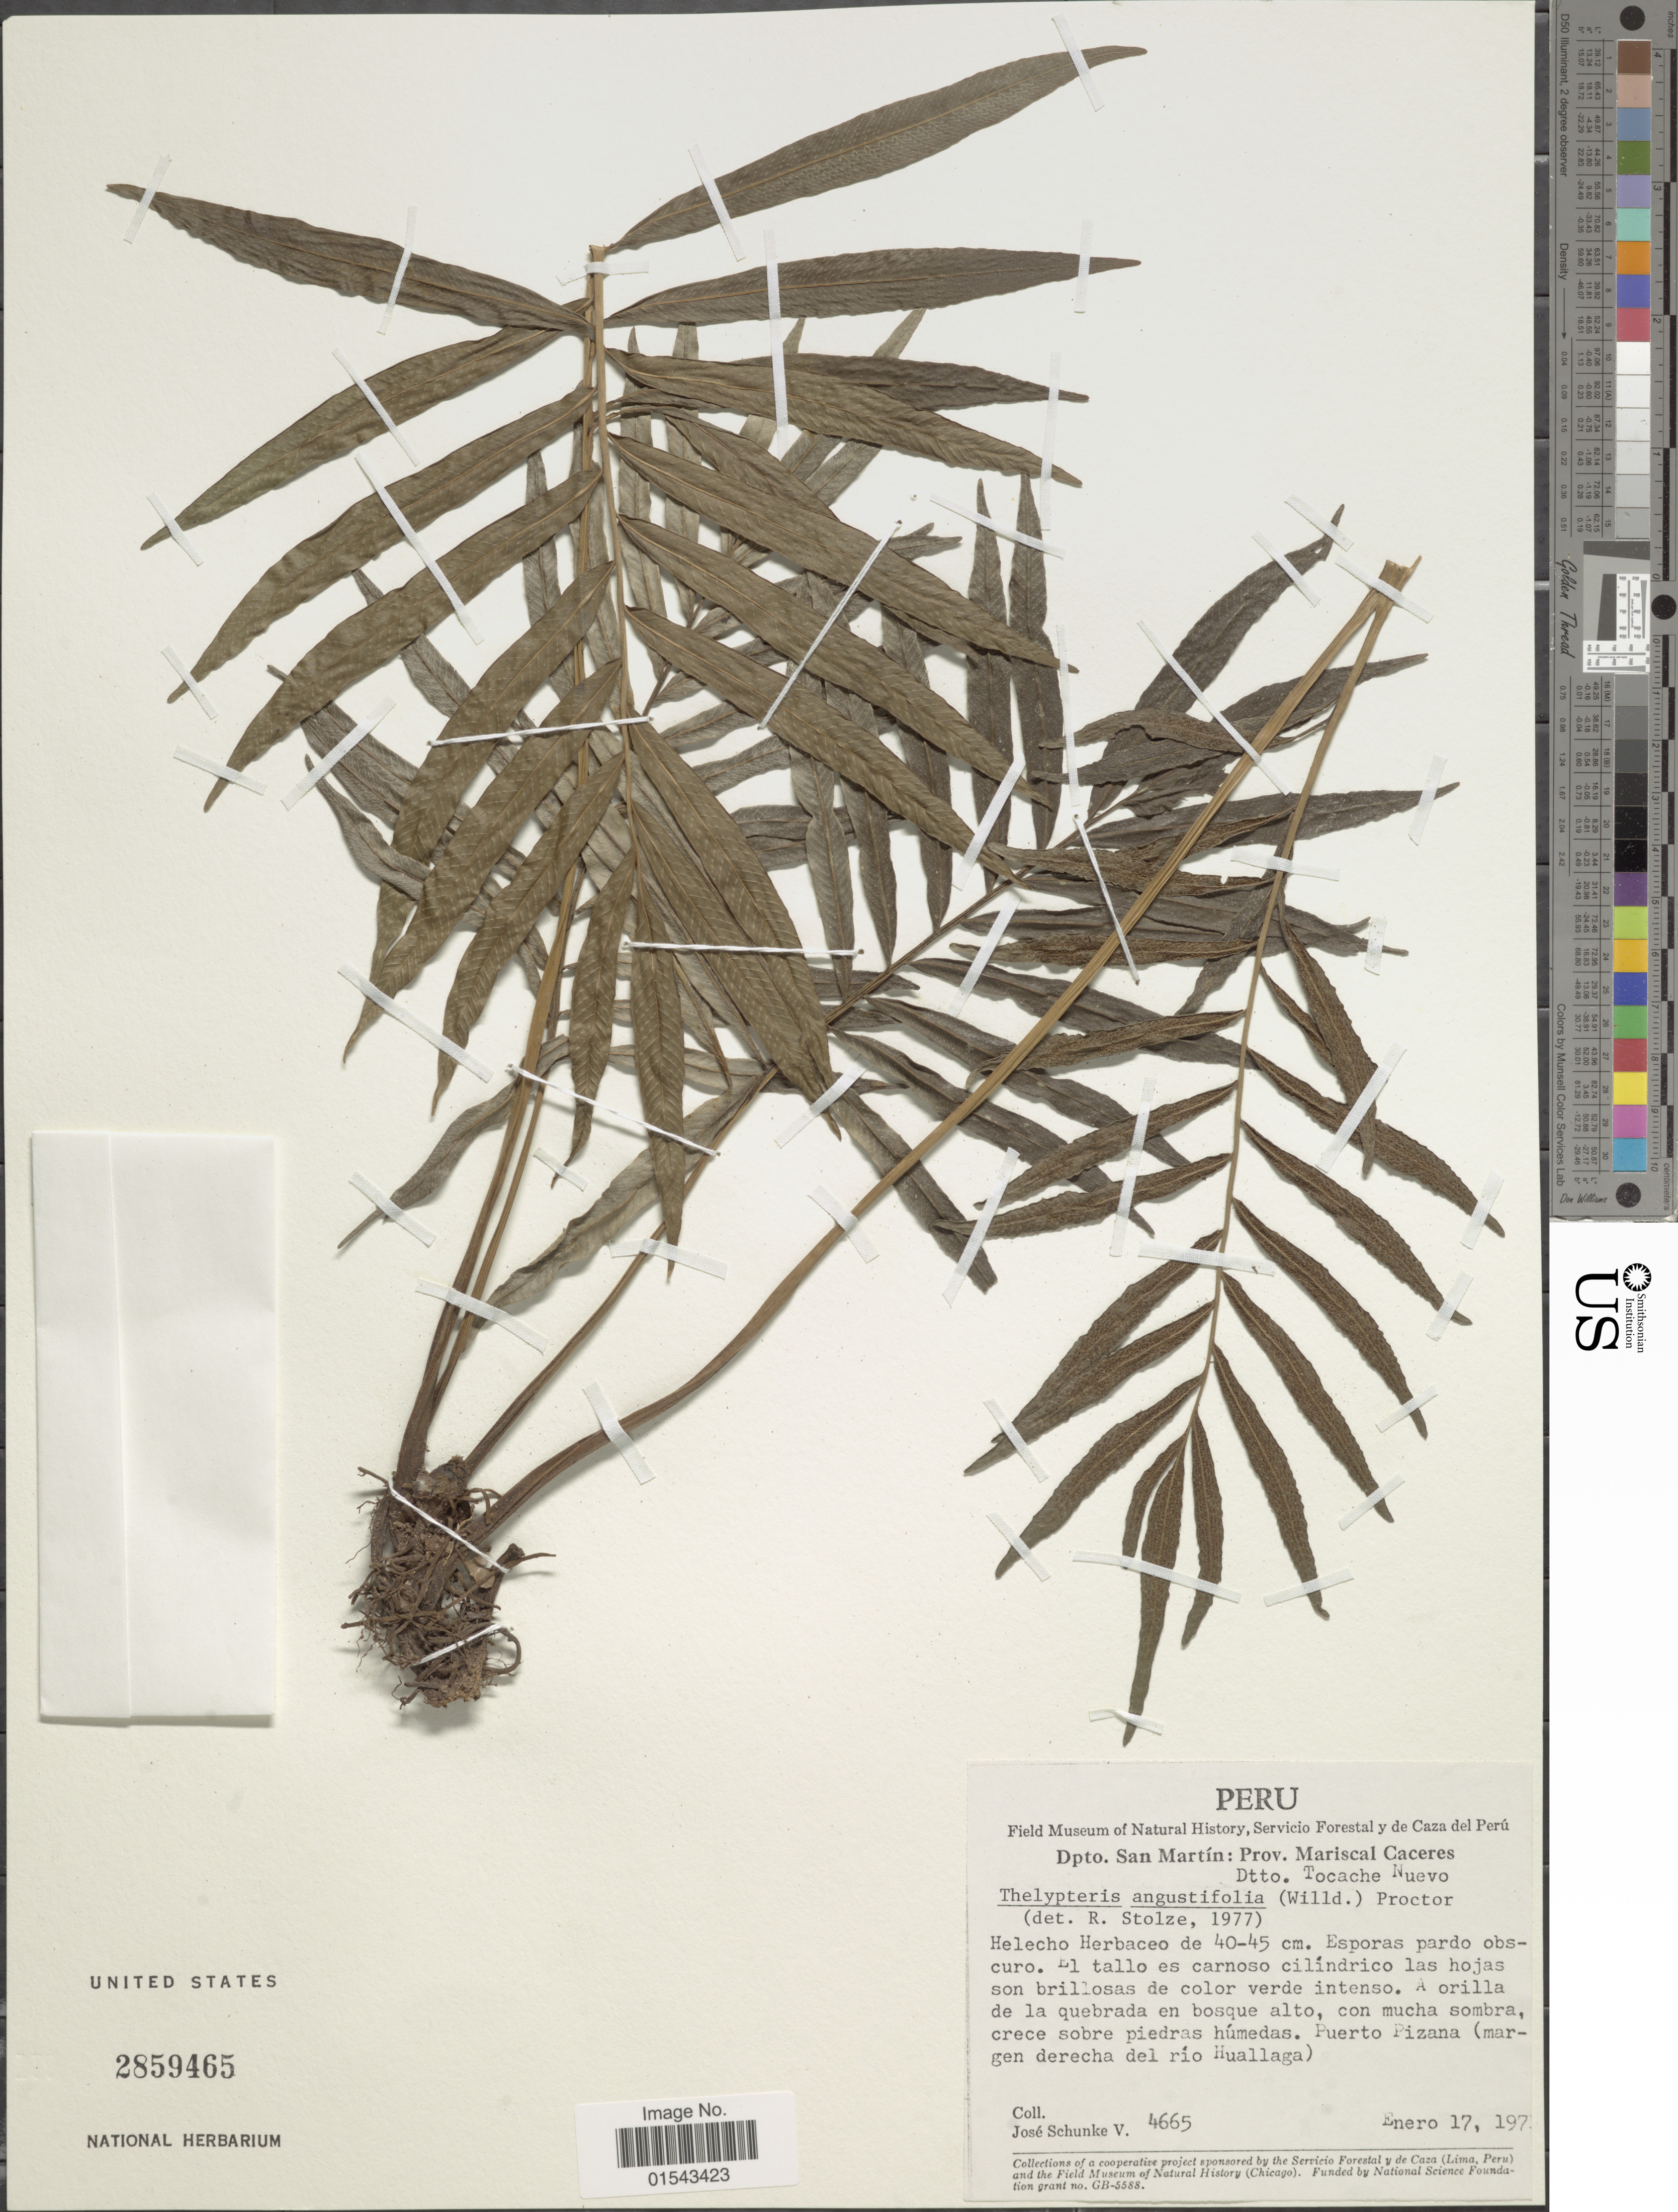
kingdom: Plantae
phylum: Tracheophyta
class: Polypodiopsida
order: Polypodiales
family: Thelypteridaceae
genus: Meniscium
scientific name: Meniscium angustifolium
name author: Willd.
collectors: J. Schunke Vigo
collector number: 4665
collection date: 1974-01-17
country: Peru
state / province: San Martín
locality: Prov. Mariscal Caceres. Dtto. Tocache Nuevo. Puerto Pizana (margen derecha del río Huallaga)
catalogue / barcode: US 2859465